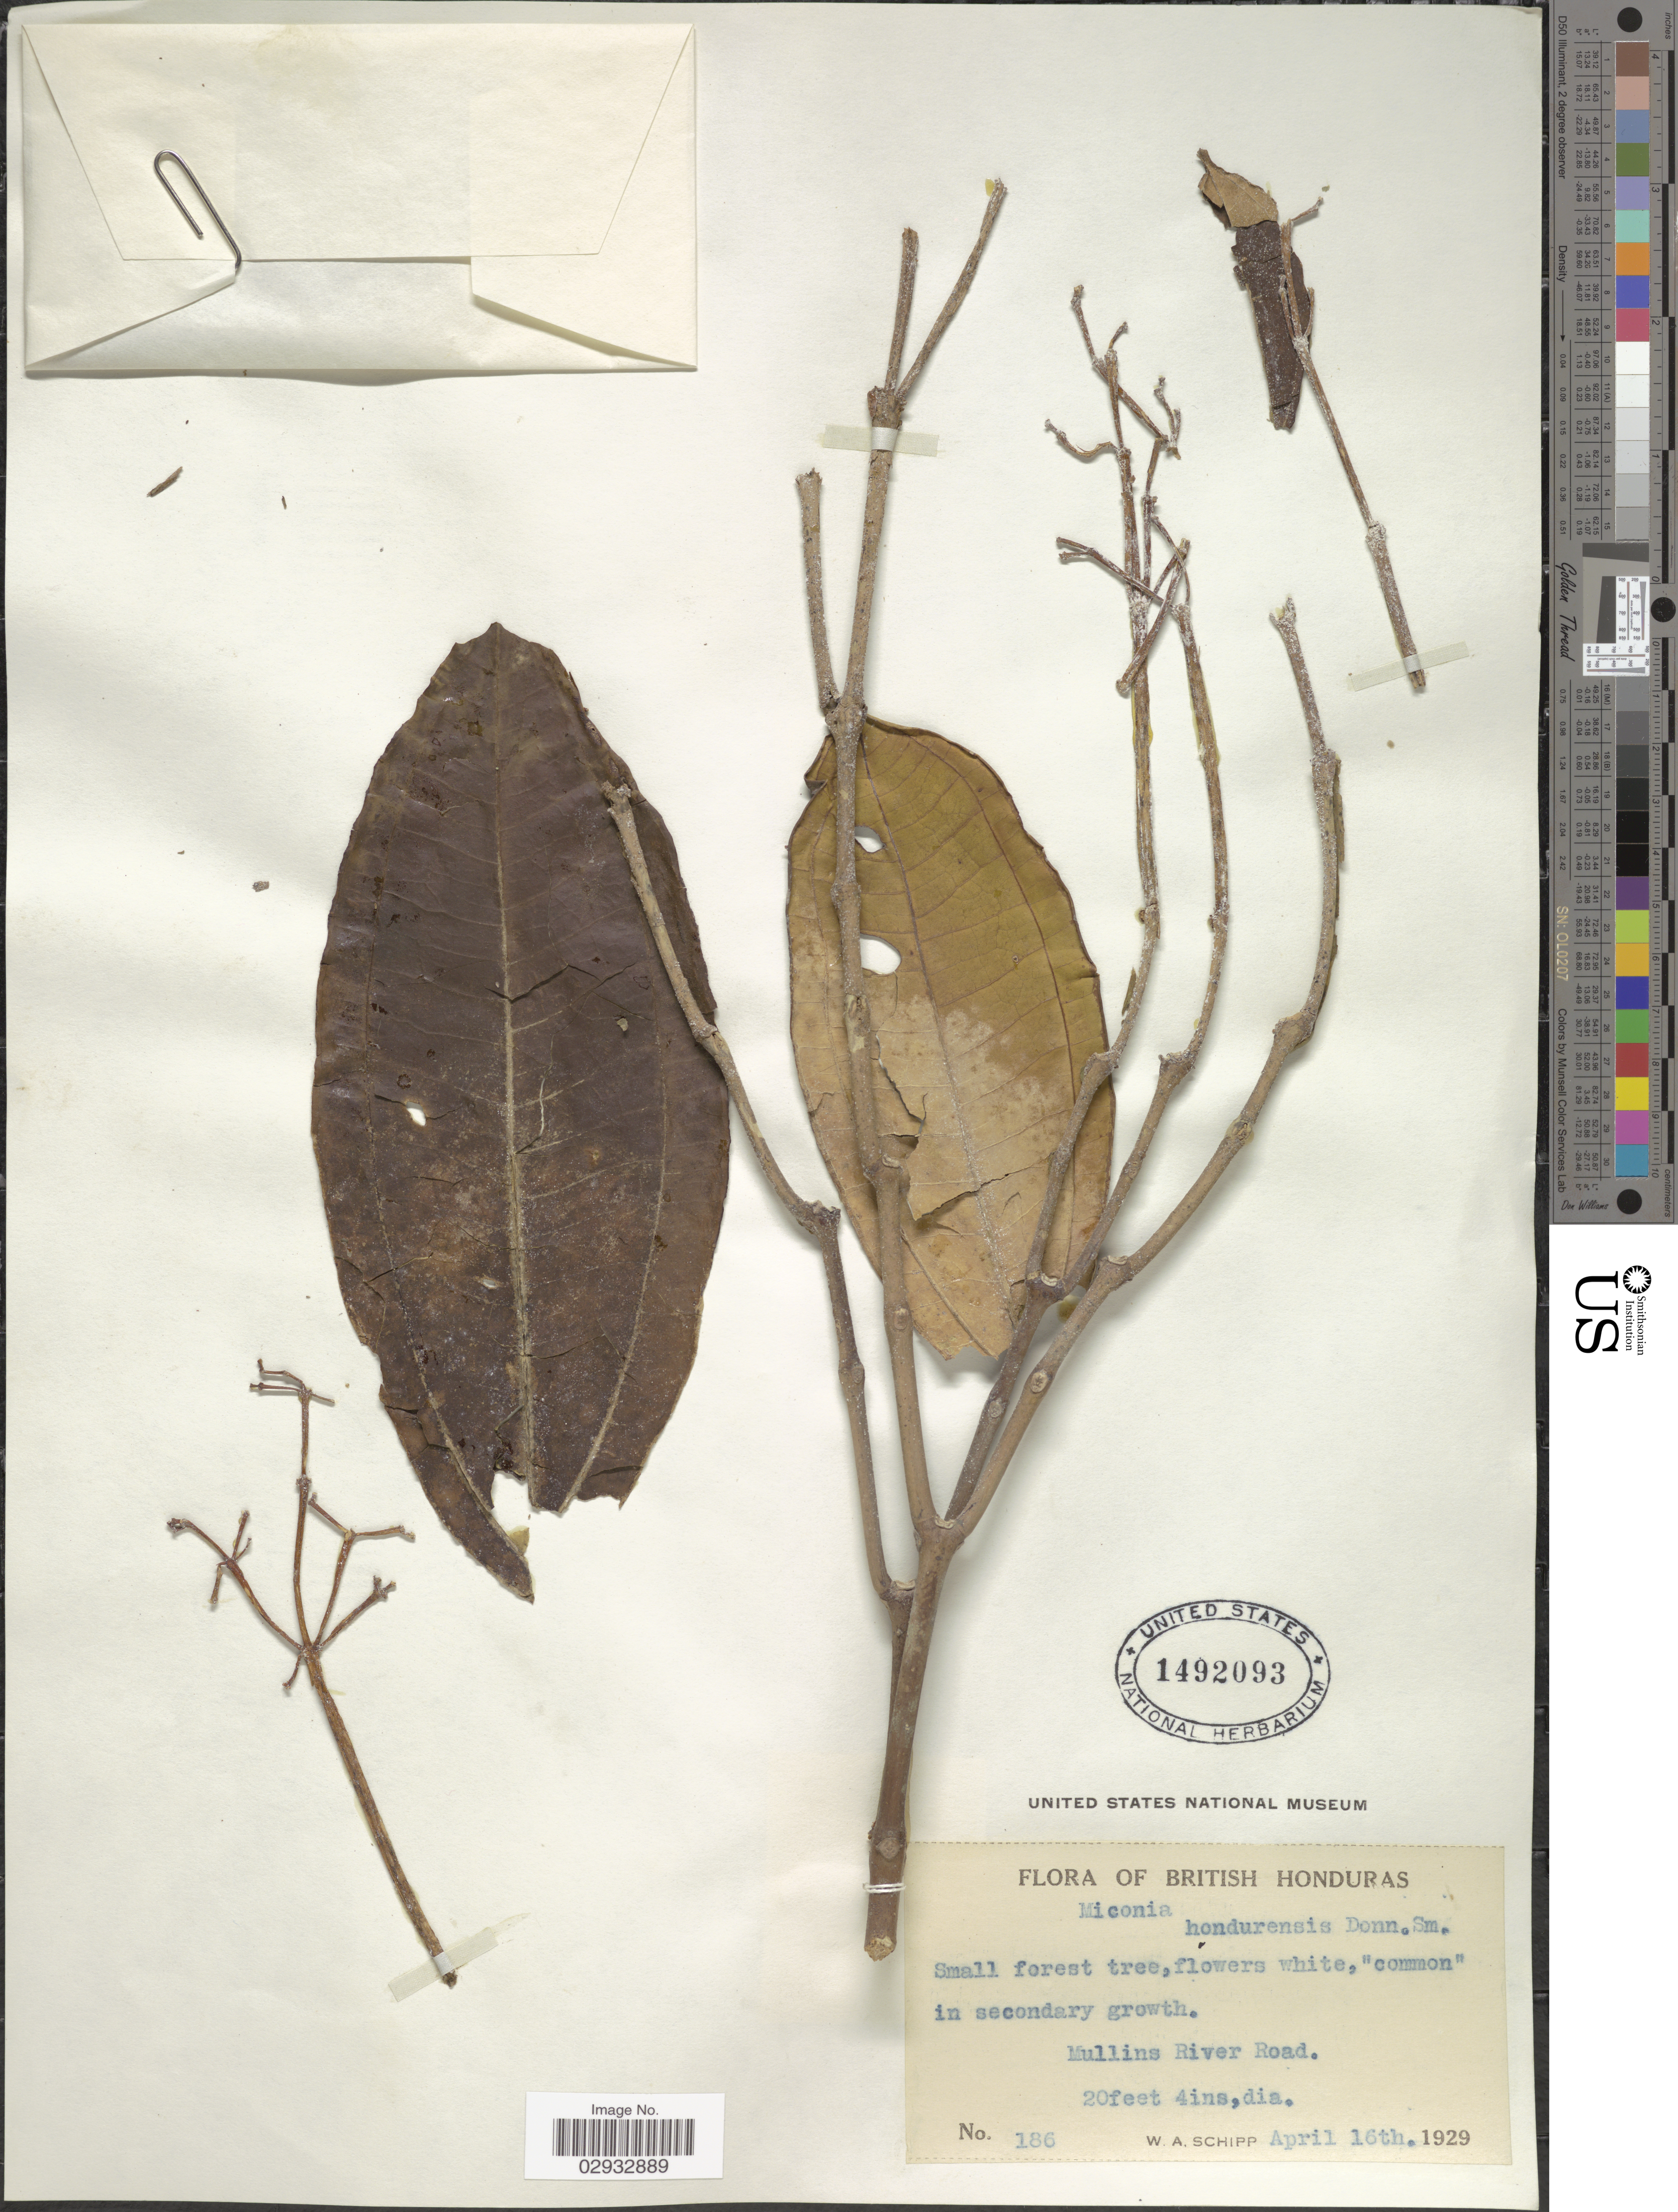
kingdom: Plantae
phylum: Tracheophyta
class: Magnoliopsida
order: Myrtales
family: Melastomataceae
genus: Miconia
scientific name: Miconia hondurensis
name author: Donn. Sm.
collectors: W. Schipp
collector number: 186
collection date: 1929-04-16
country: Belize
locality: British Honduras. Mullins River Road.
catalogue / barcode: US 1492093